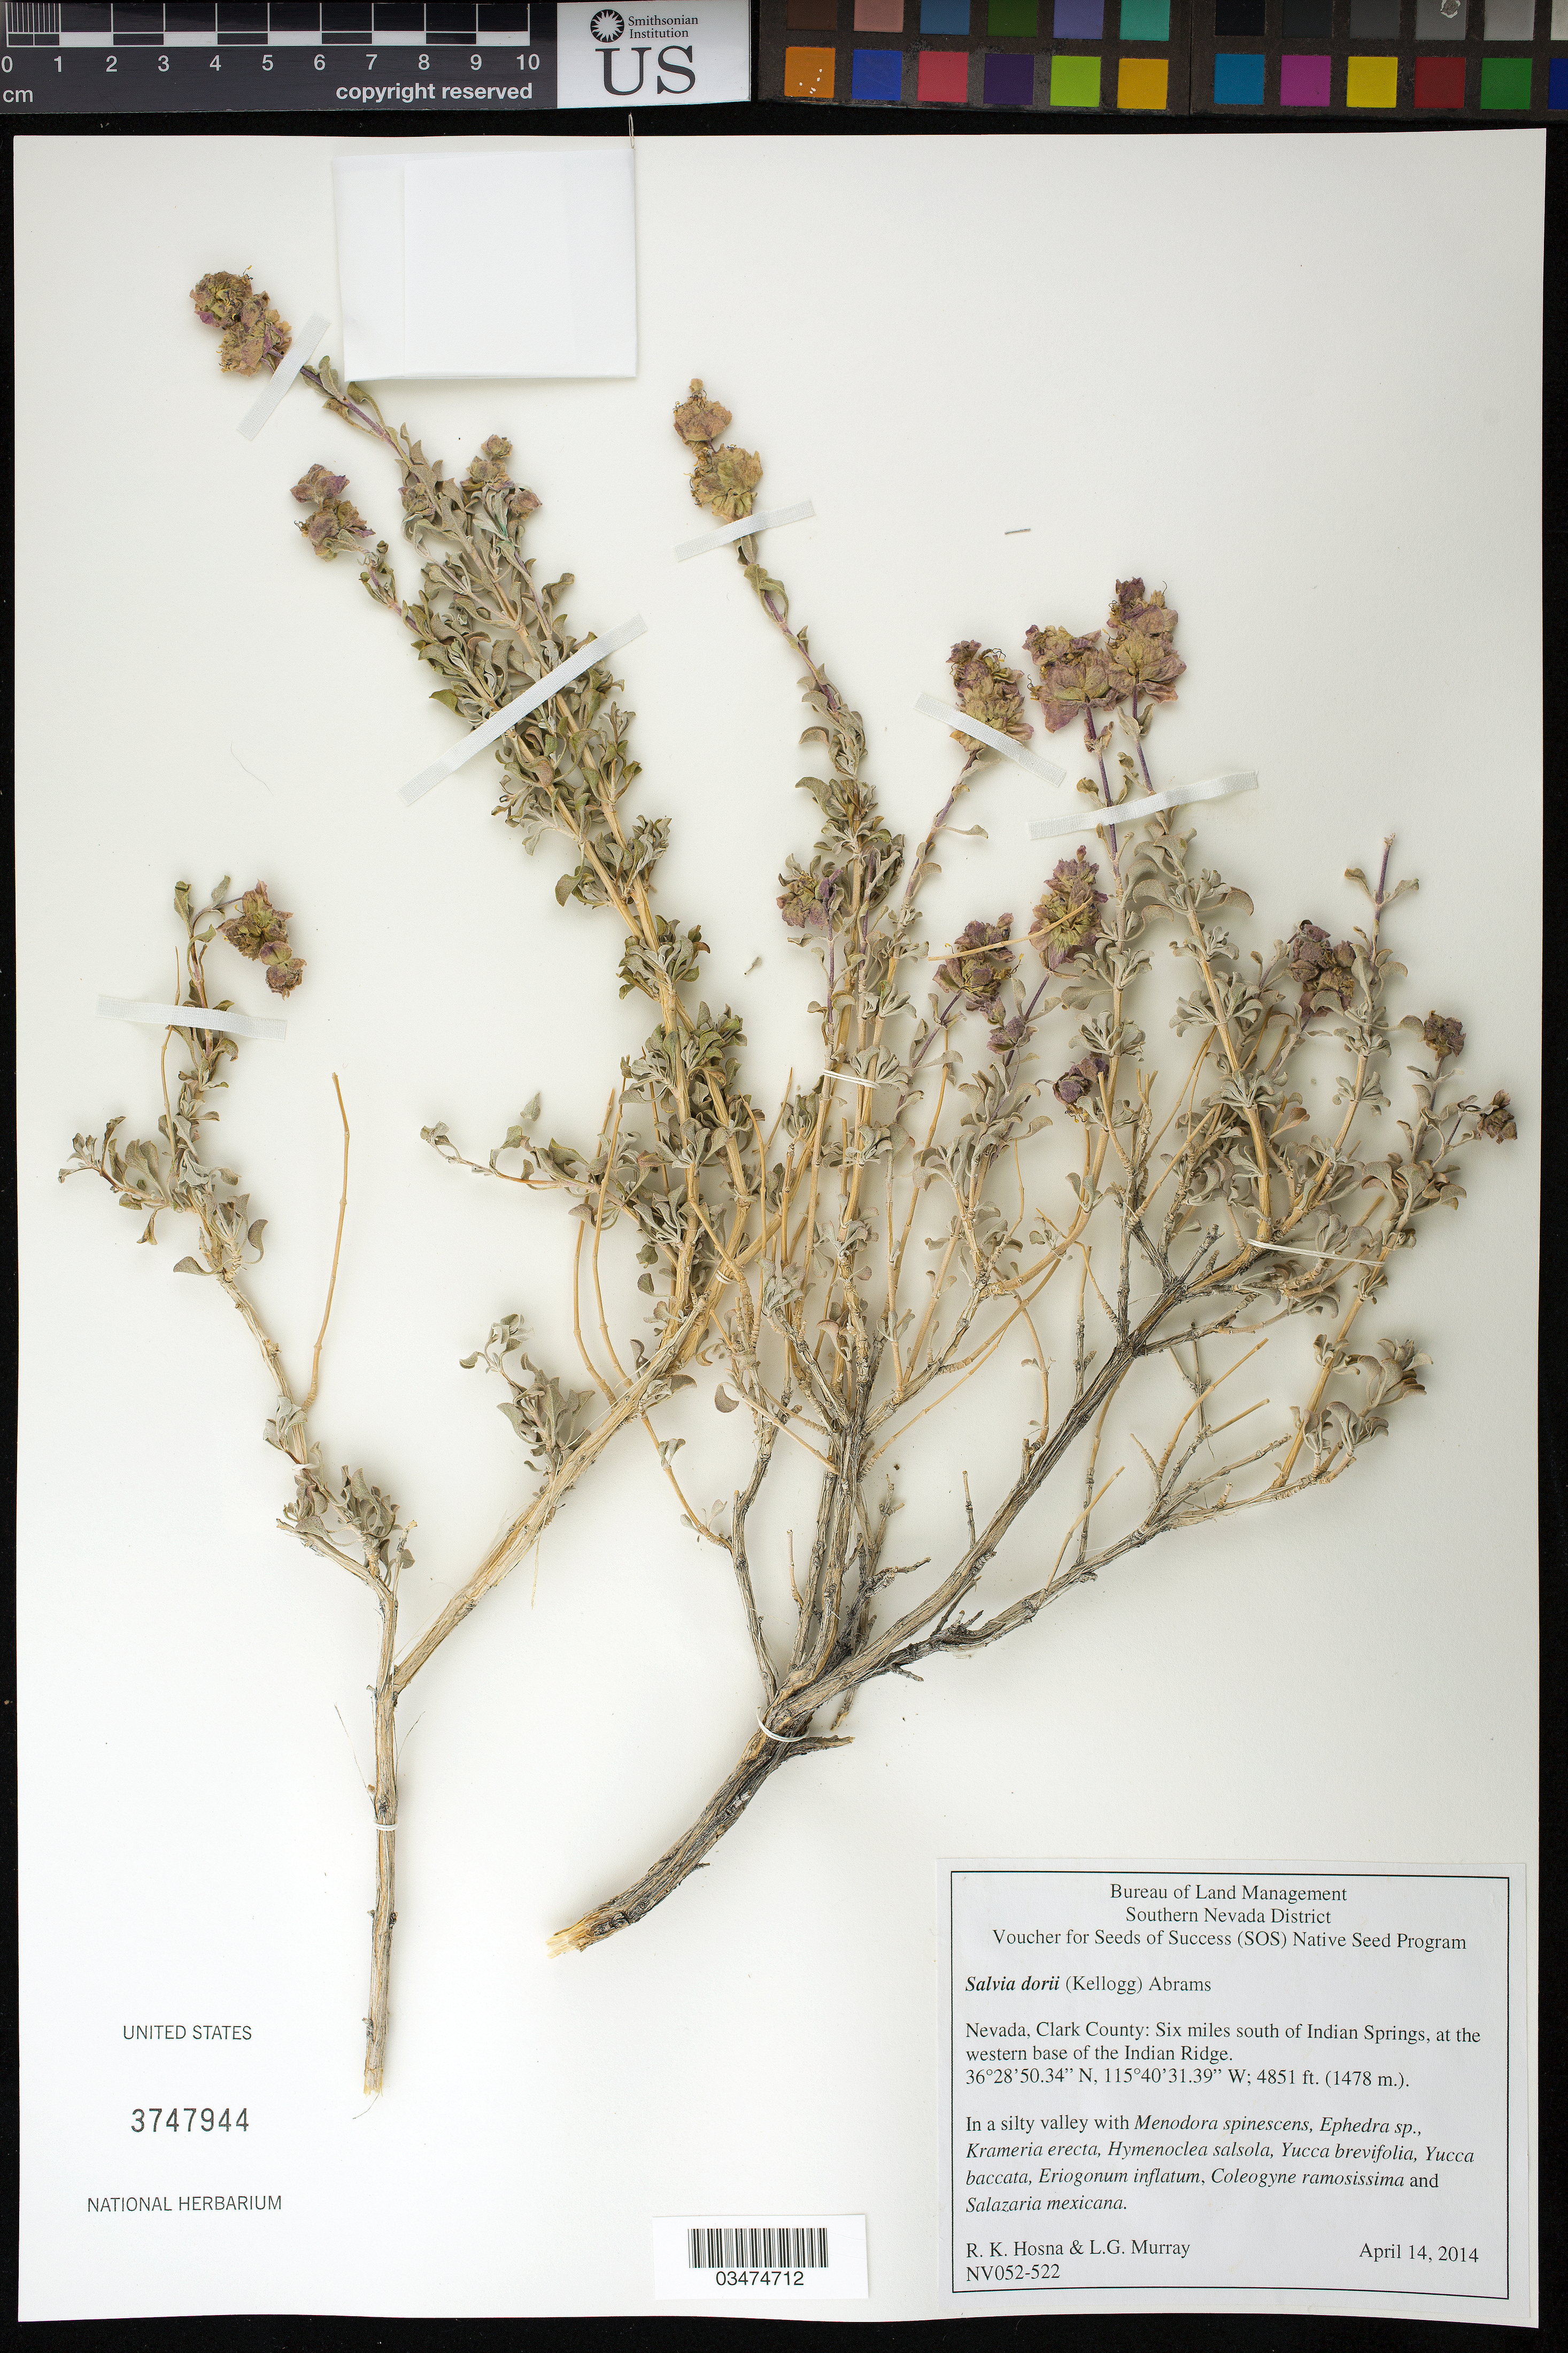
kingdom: Plantae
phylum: Tracheophyta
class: Magnoliopsida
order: Lamiales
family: Lamiaceae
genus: Salvia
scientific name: Salvia dorrii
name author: (Kellogg) Abrams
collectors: R. Hosna & L. Murray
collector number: NV052-522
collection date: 2014-04-14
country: United States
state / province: Nevada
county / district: Clark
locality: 6 mi. S of Indian Springs, at the western base of the Indian Ridge.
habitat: Silty valley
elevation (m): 1479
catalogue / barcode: US 3747944